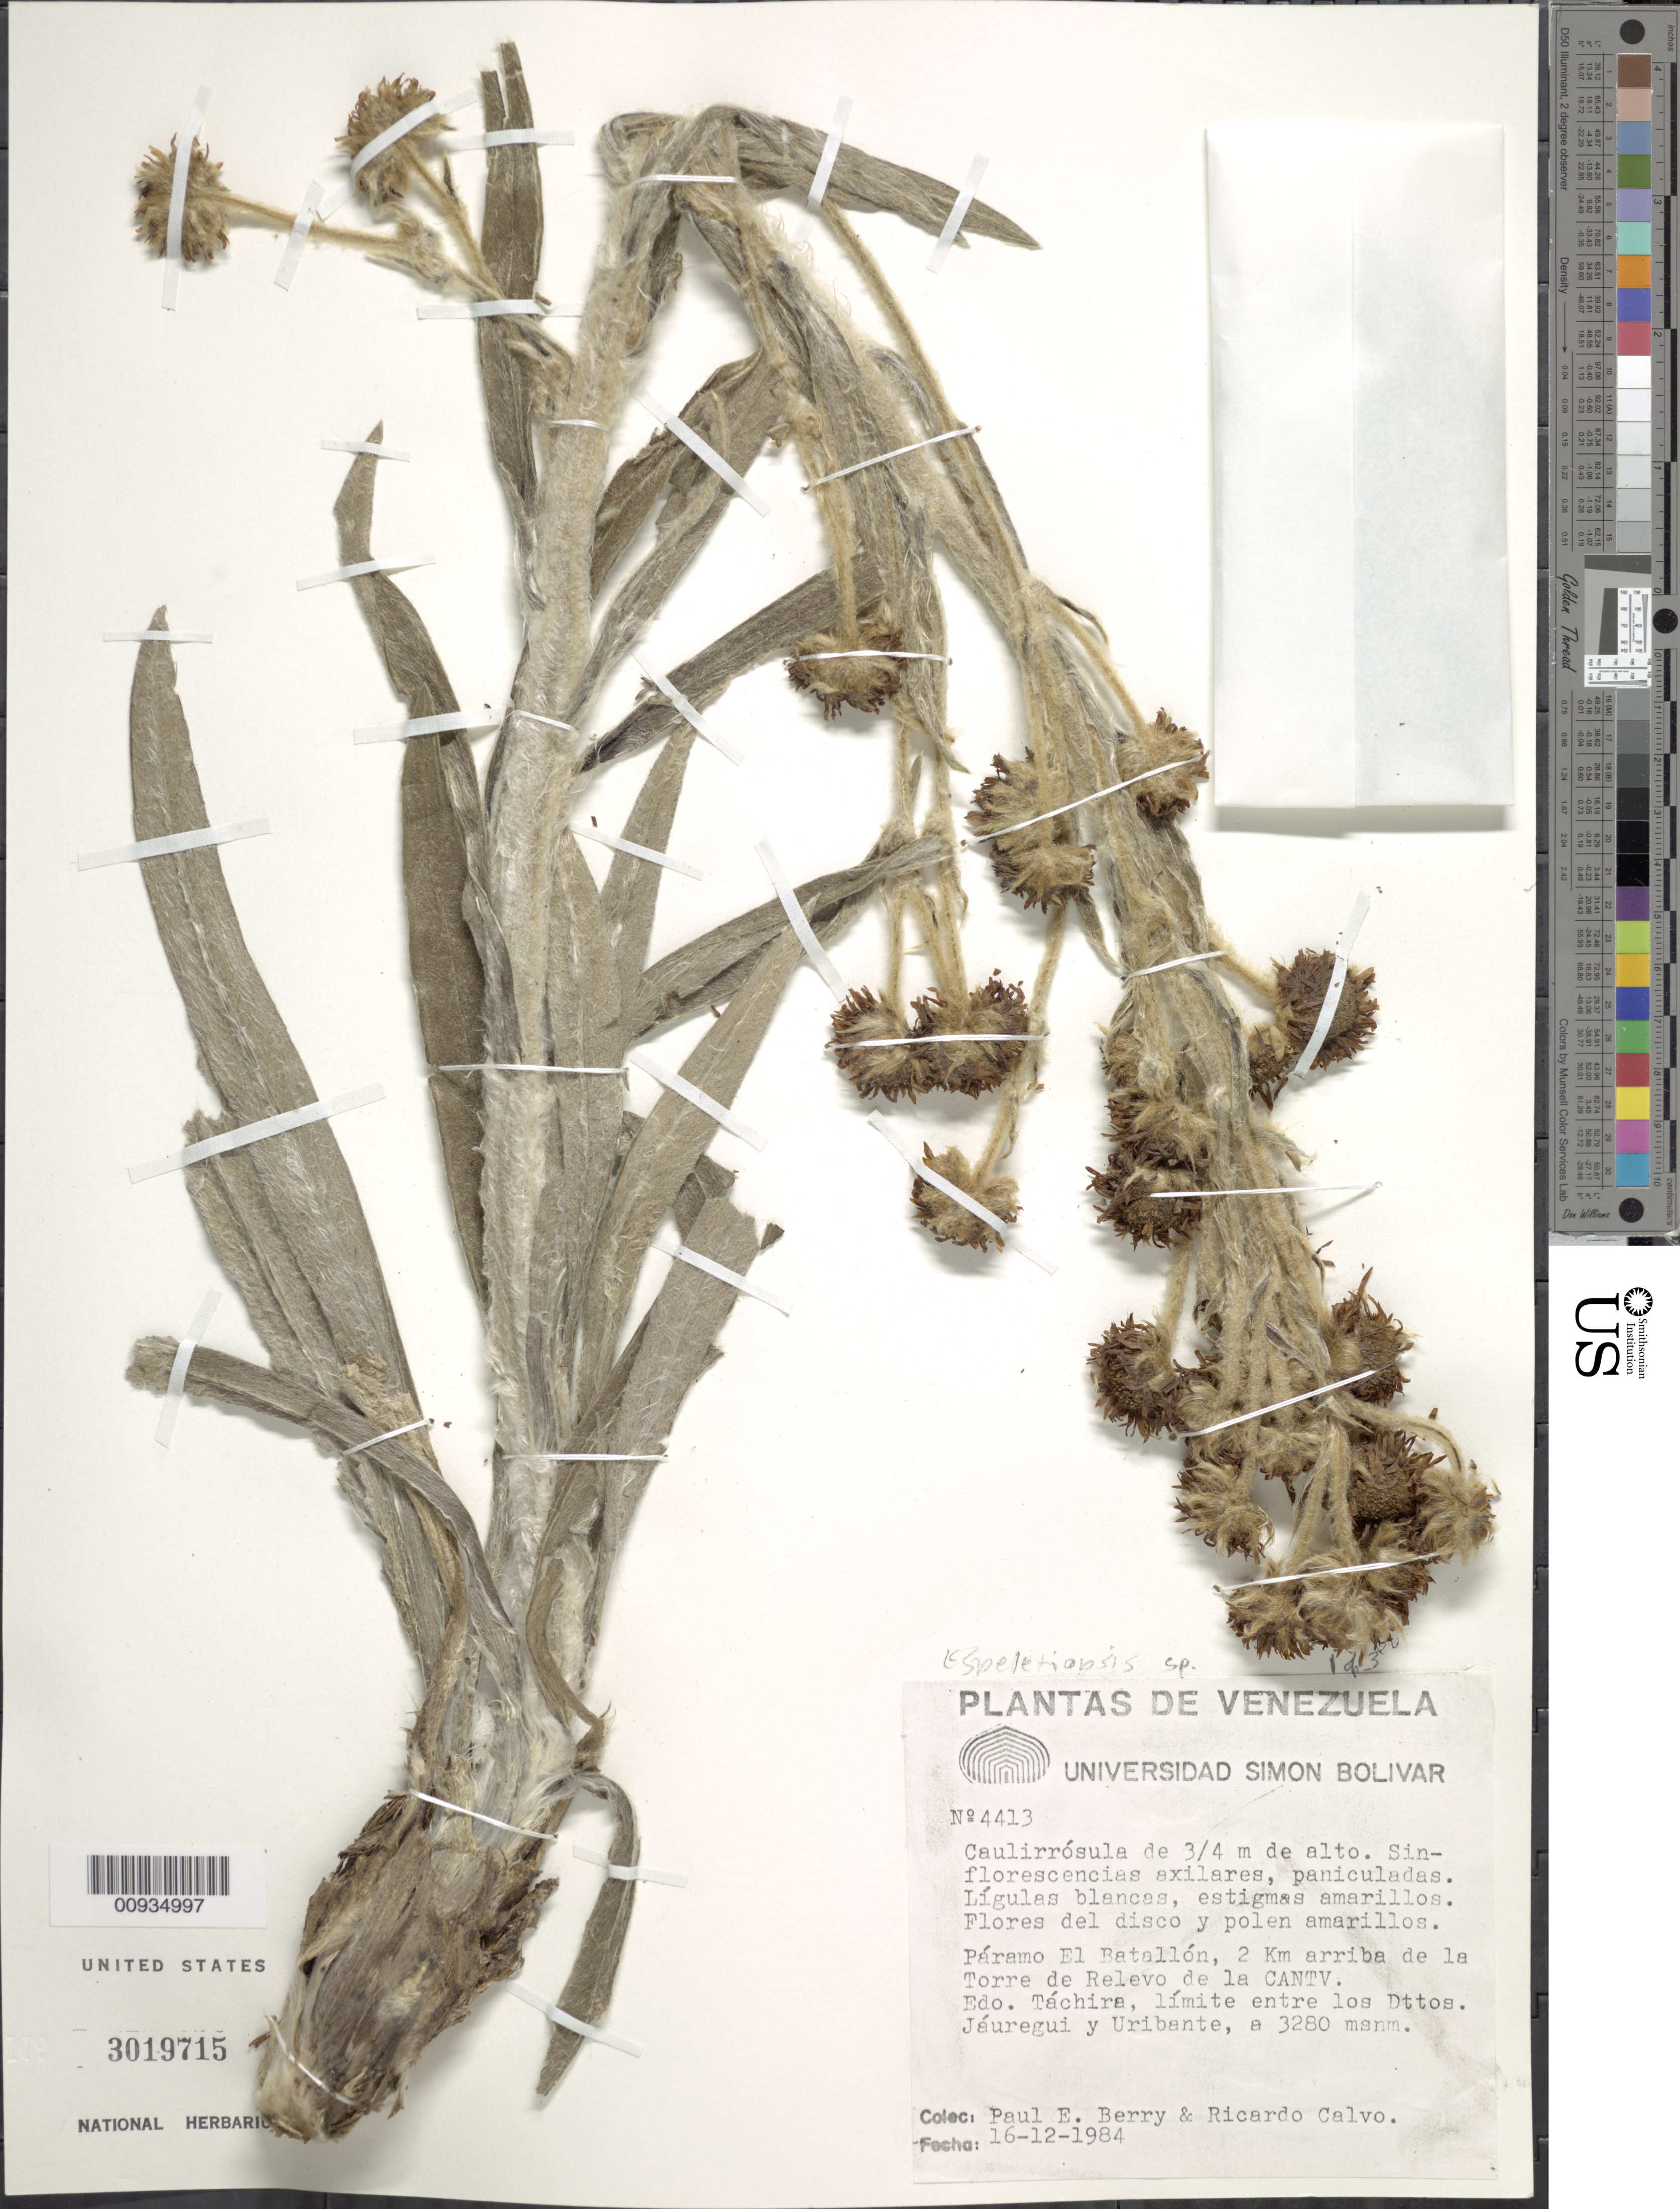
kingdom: Plantae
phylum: Tracheophyta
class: Magnoliopsida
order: Asterales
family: Asteraceae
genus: Espeletiopsis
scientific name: Espeletiopsis sp.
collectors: P. E. Berry & R. Calvo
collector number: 4413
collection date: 1984-12-16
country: Venezuela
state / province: Tachira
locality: Paramo El Batallon, 2km arriba de la Torre de Relevo de la CANTV, limite entre los Dttos, Jauregui y Uribante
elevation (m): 3280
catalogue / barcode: US 3019715